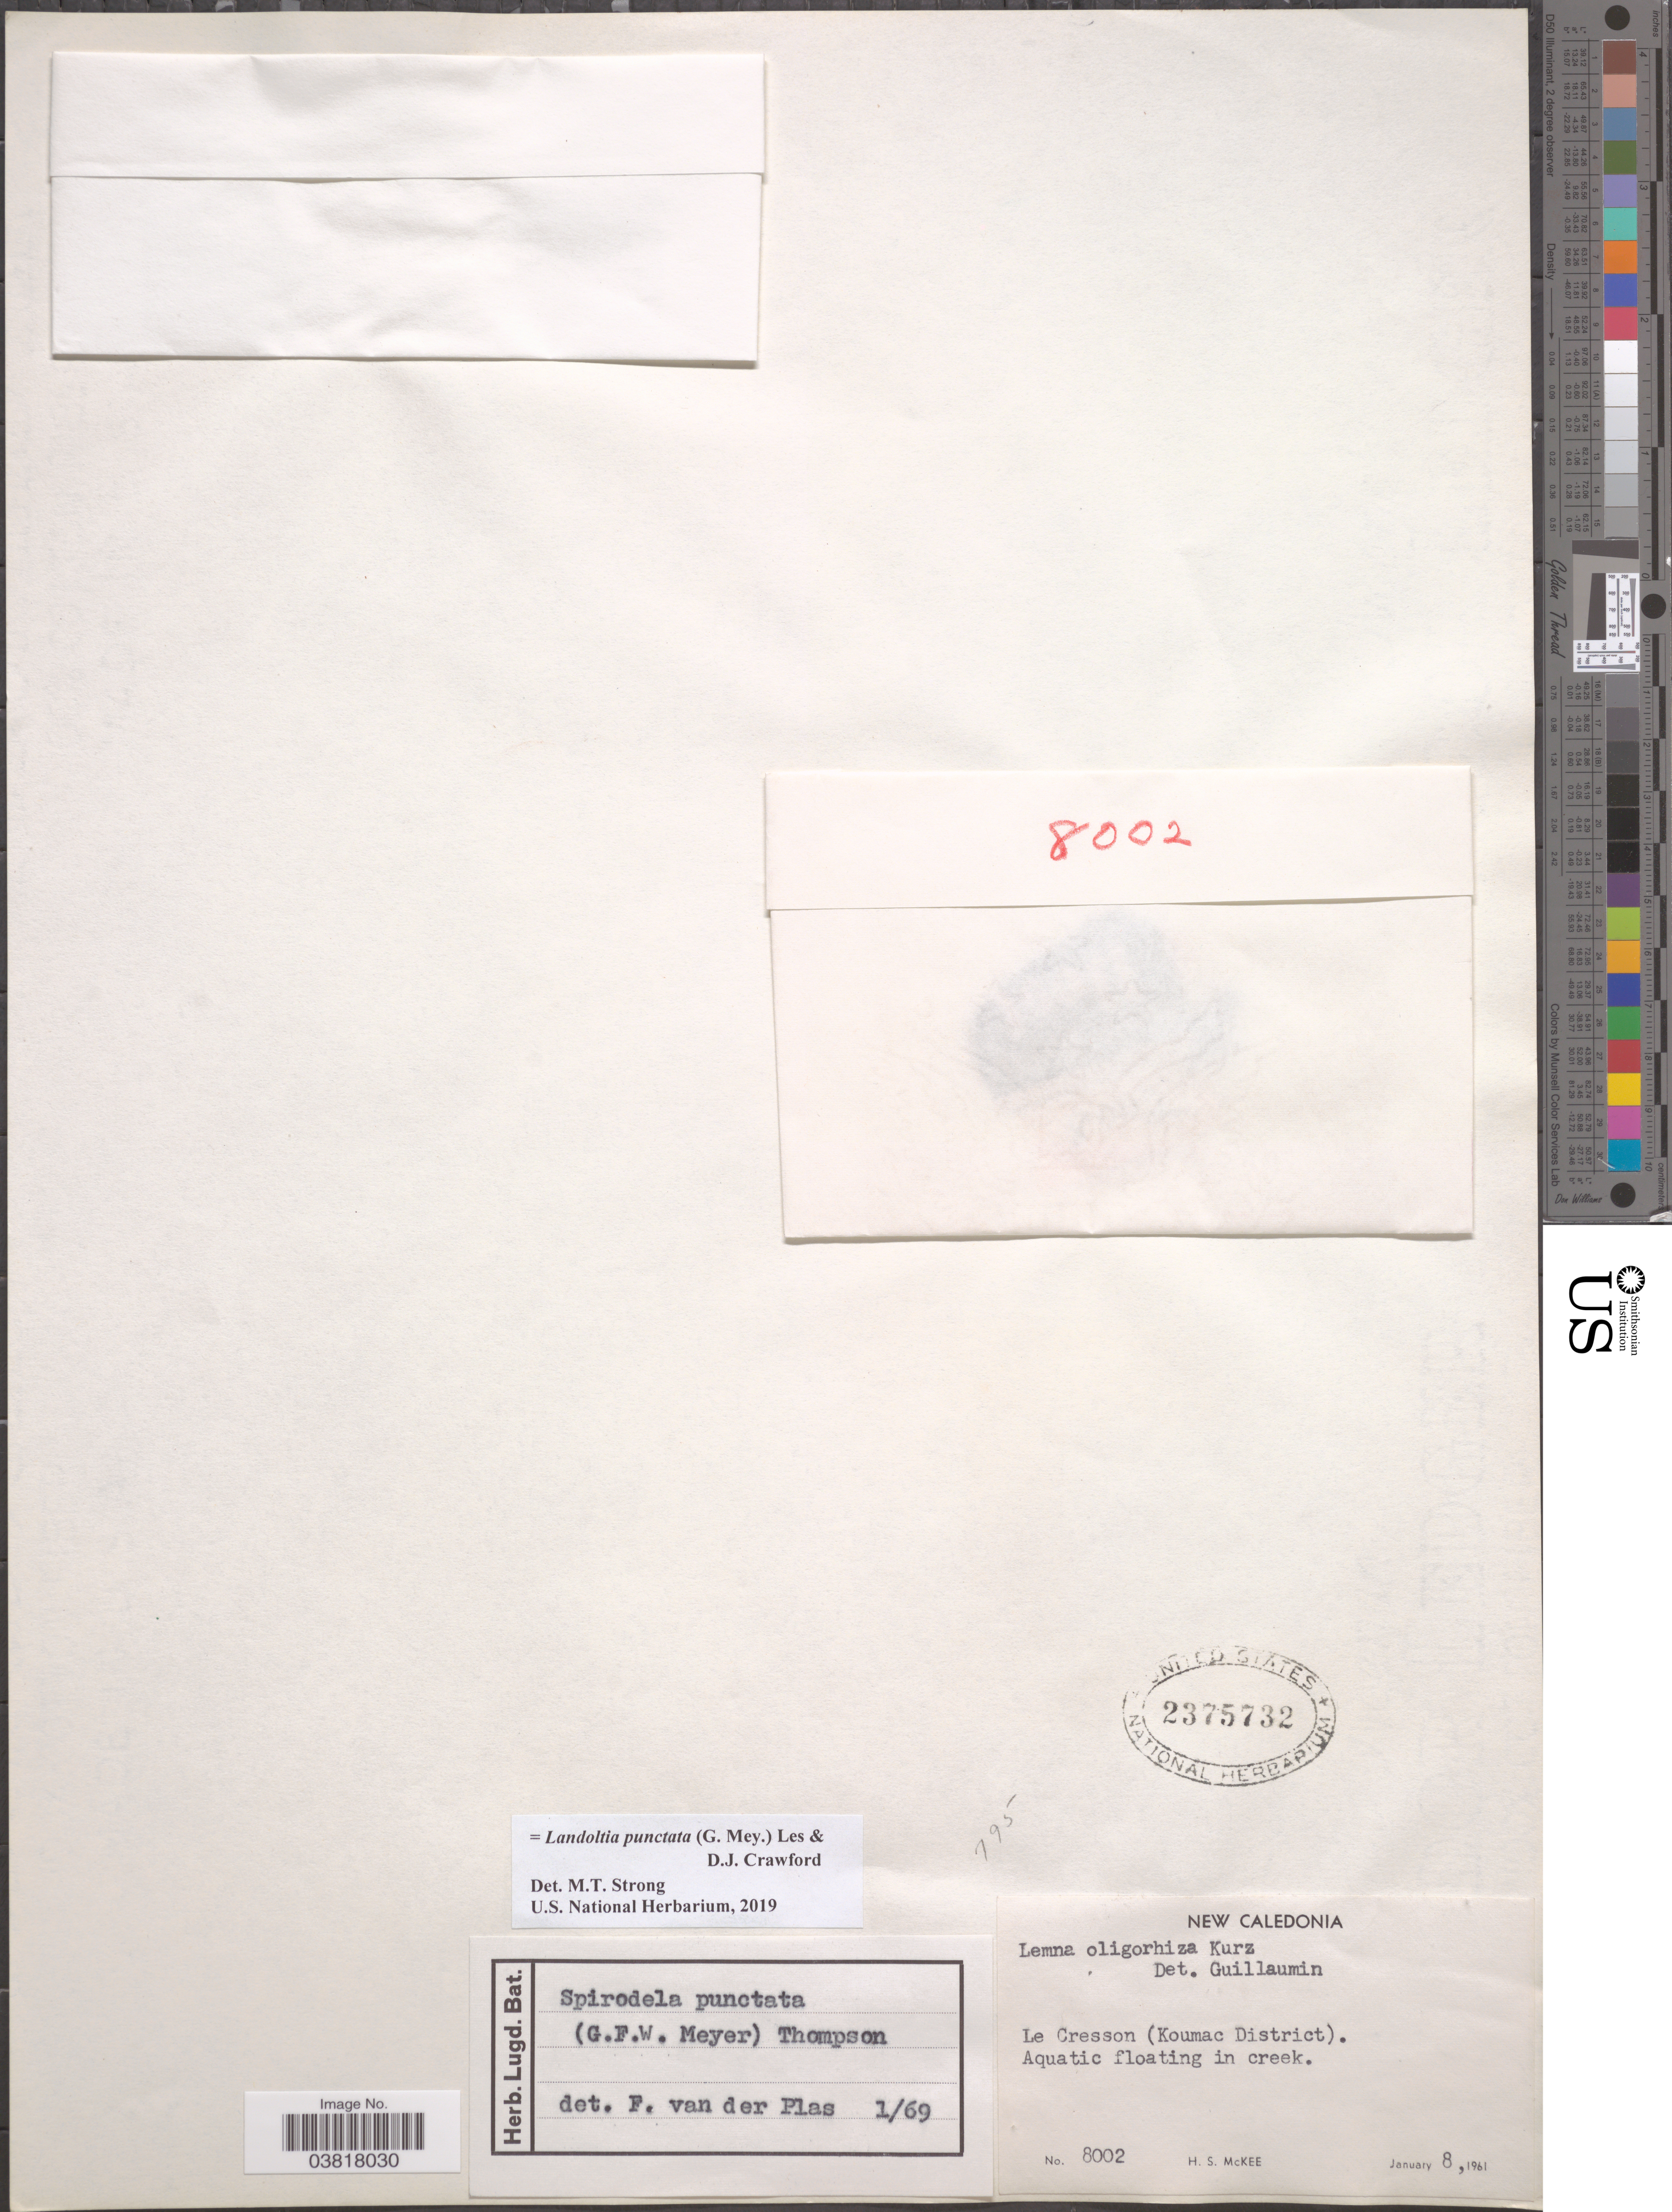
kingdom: Plantae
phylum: Tracheophyta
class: Liliopsida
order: Alismatales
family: Araceae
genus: Landoltia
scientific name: Landoltia punctata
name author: (G. Mey.) Les & D. J. Crawford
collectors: H. S. McKee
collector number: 8002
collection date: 1961-01-08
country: New Caledonia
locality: Le Cresson (Koumac District).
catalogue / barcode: US 2375732